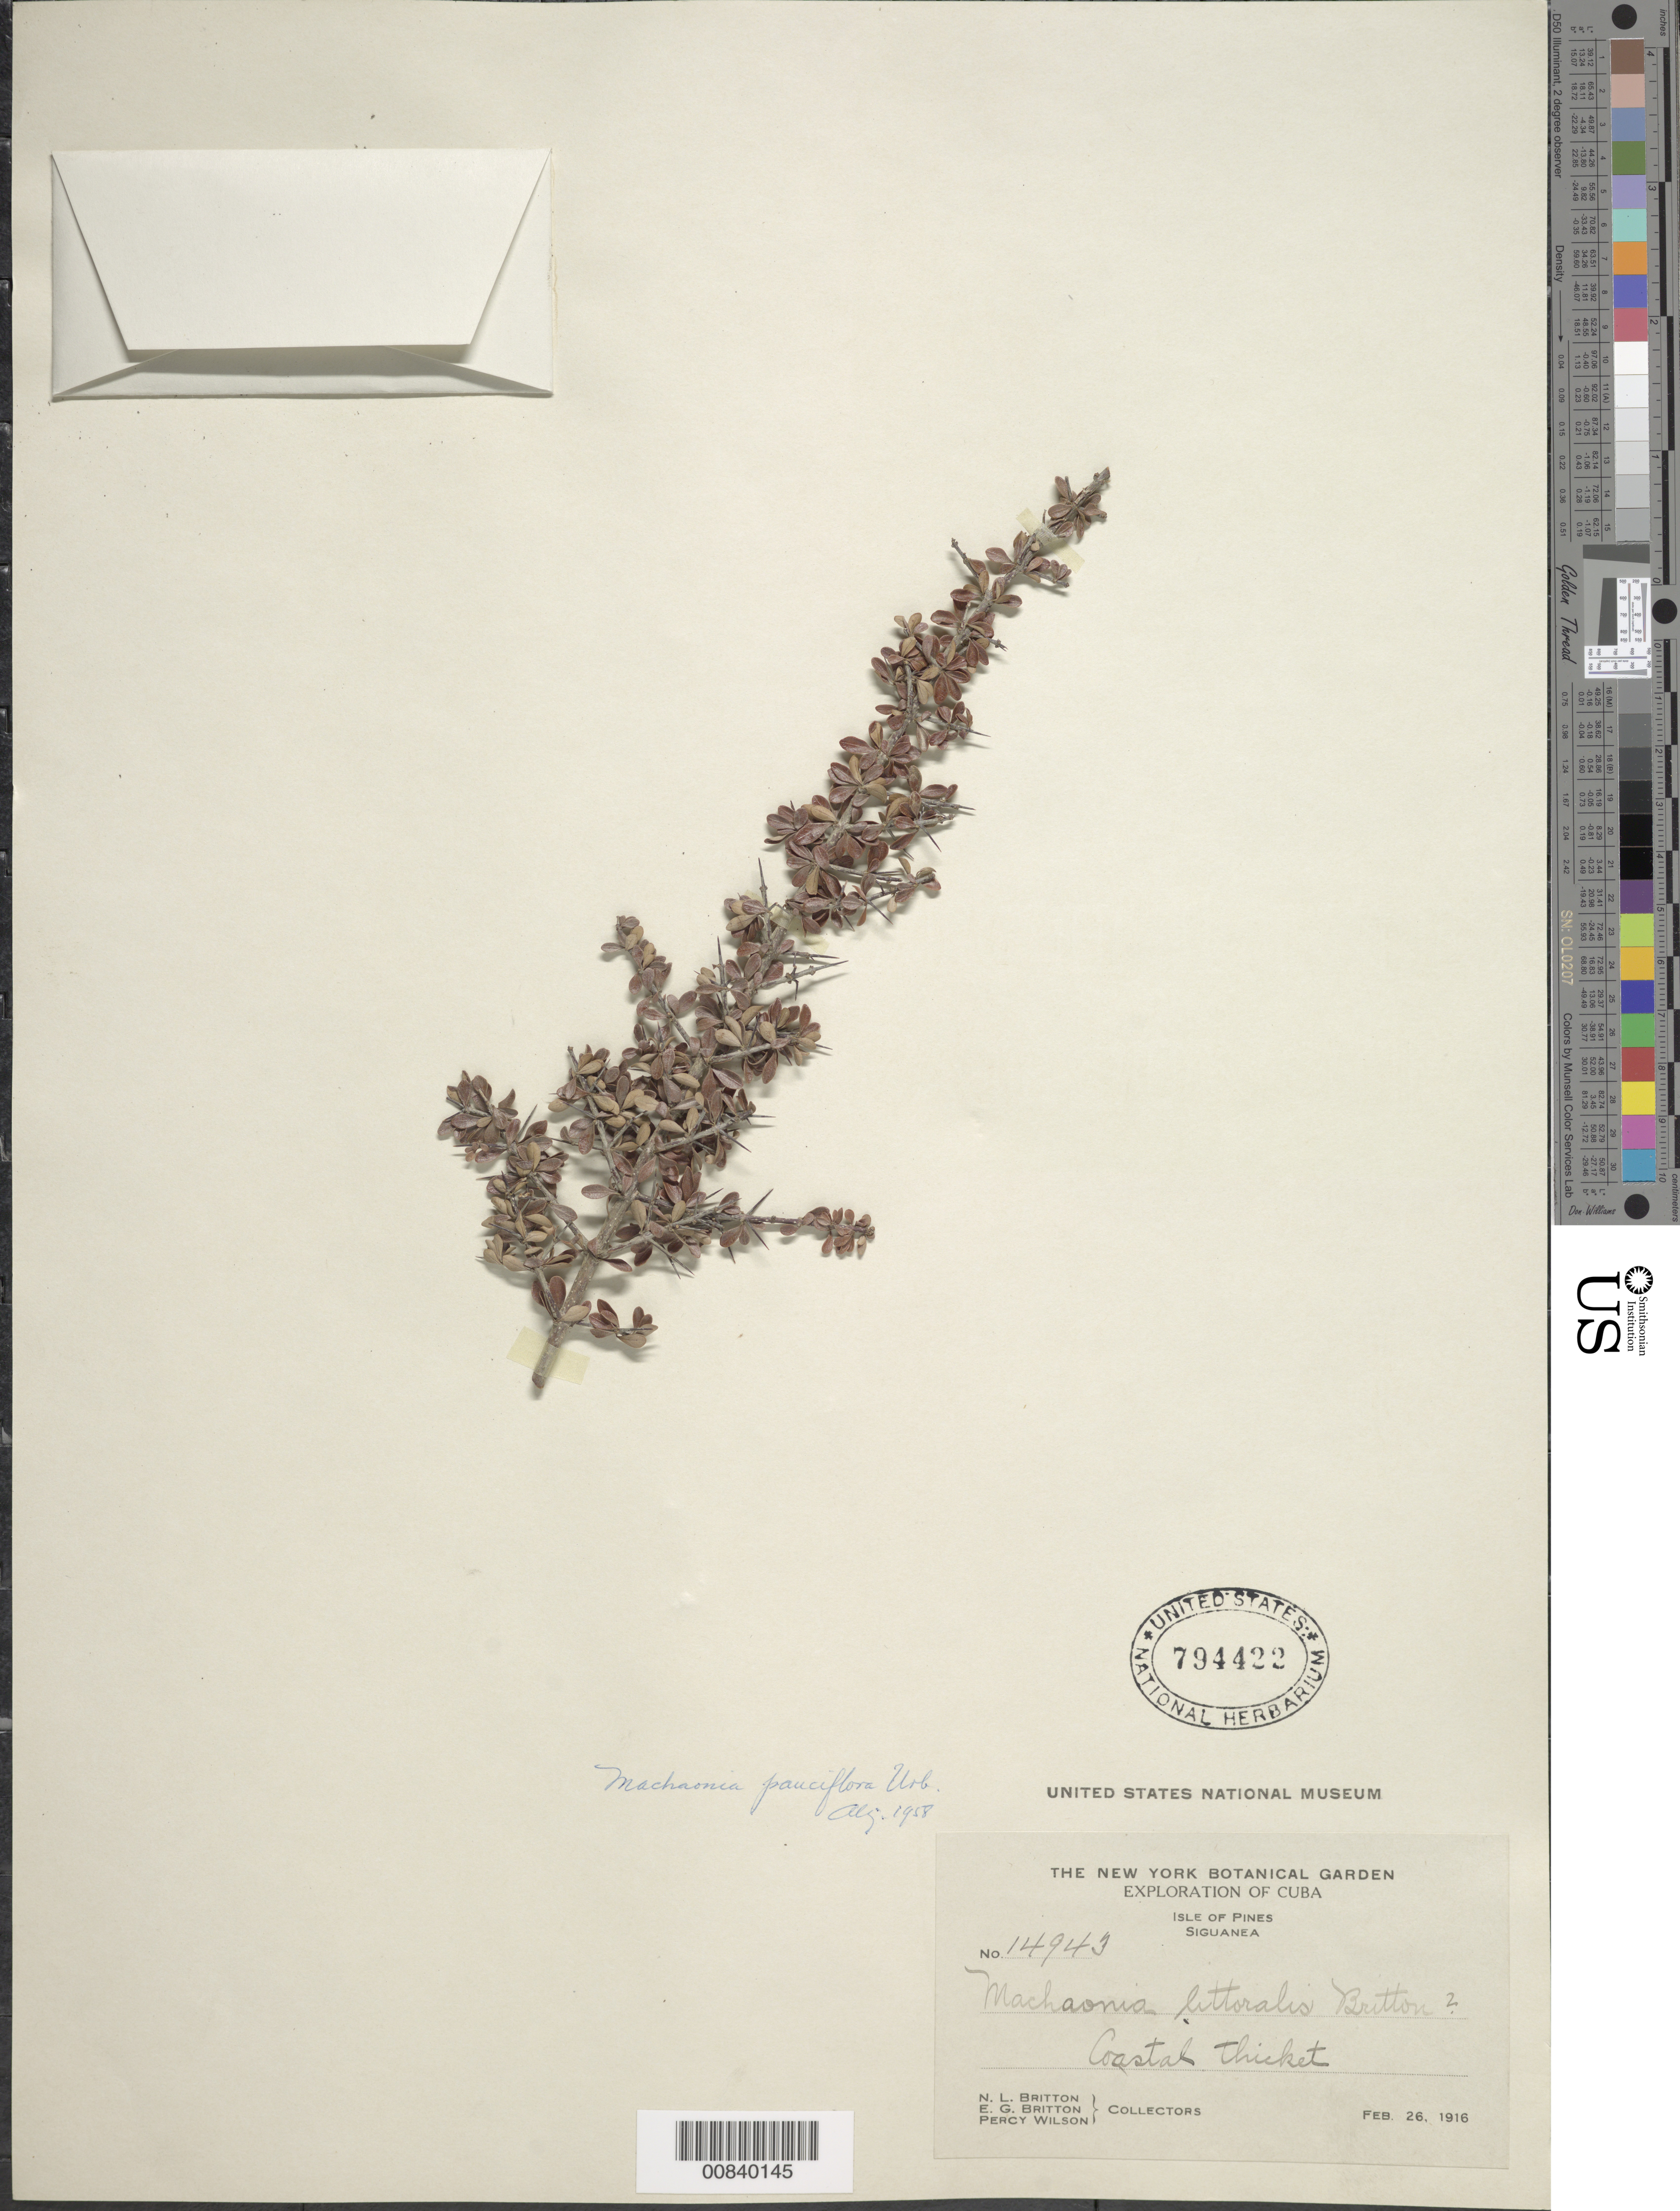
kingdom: Plantae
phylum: Tracheophyta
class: Magnoliopsida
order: Gentianales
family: Rubiaceae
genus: Machaonia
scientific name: Machaonia pauciflora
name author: Urb.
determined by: Alg., Bro.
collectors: N. Britton, E. G. Britton & P. Wilson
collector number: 14943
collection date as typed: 26 Feb 1916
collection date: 1916-02-26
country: Cuba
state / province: Isla de La Juventud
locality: Siguanea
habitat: Coastal thicket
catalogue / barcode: US 794422